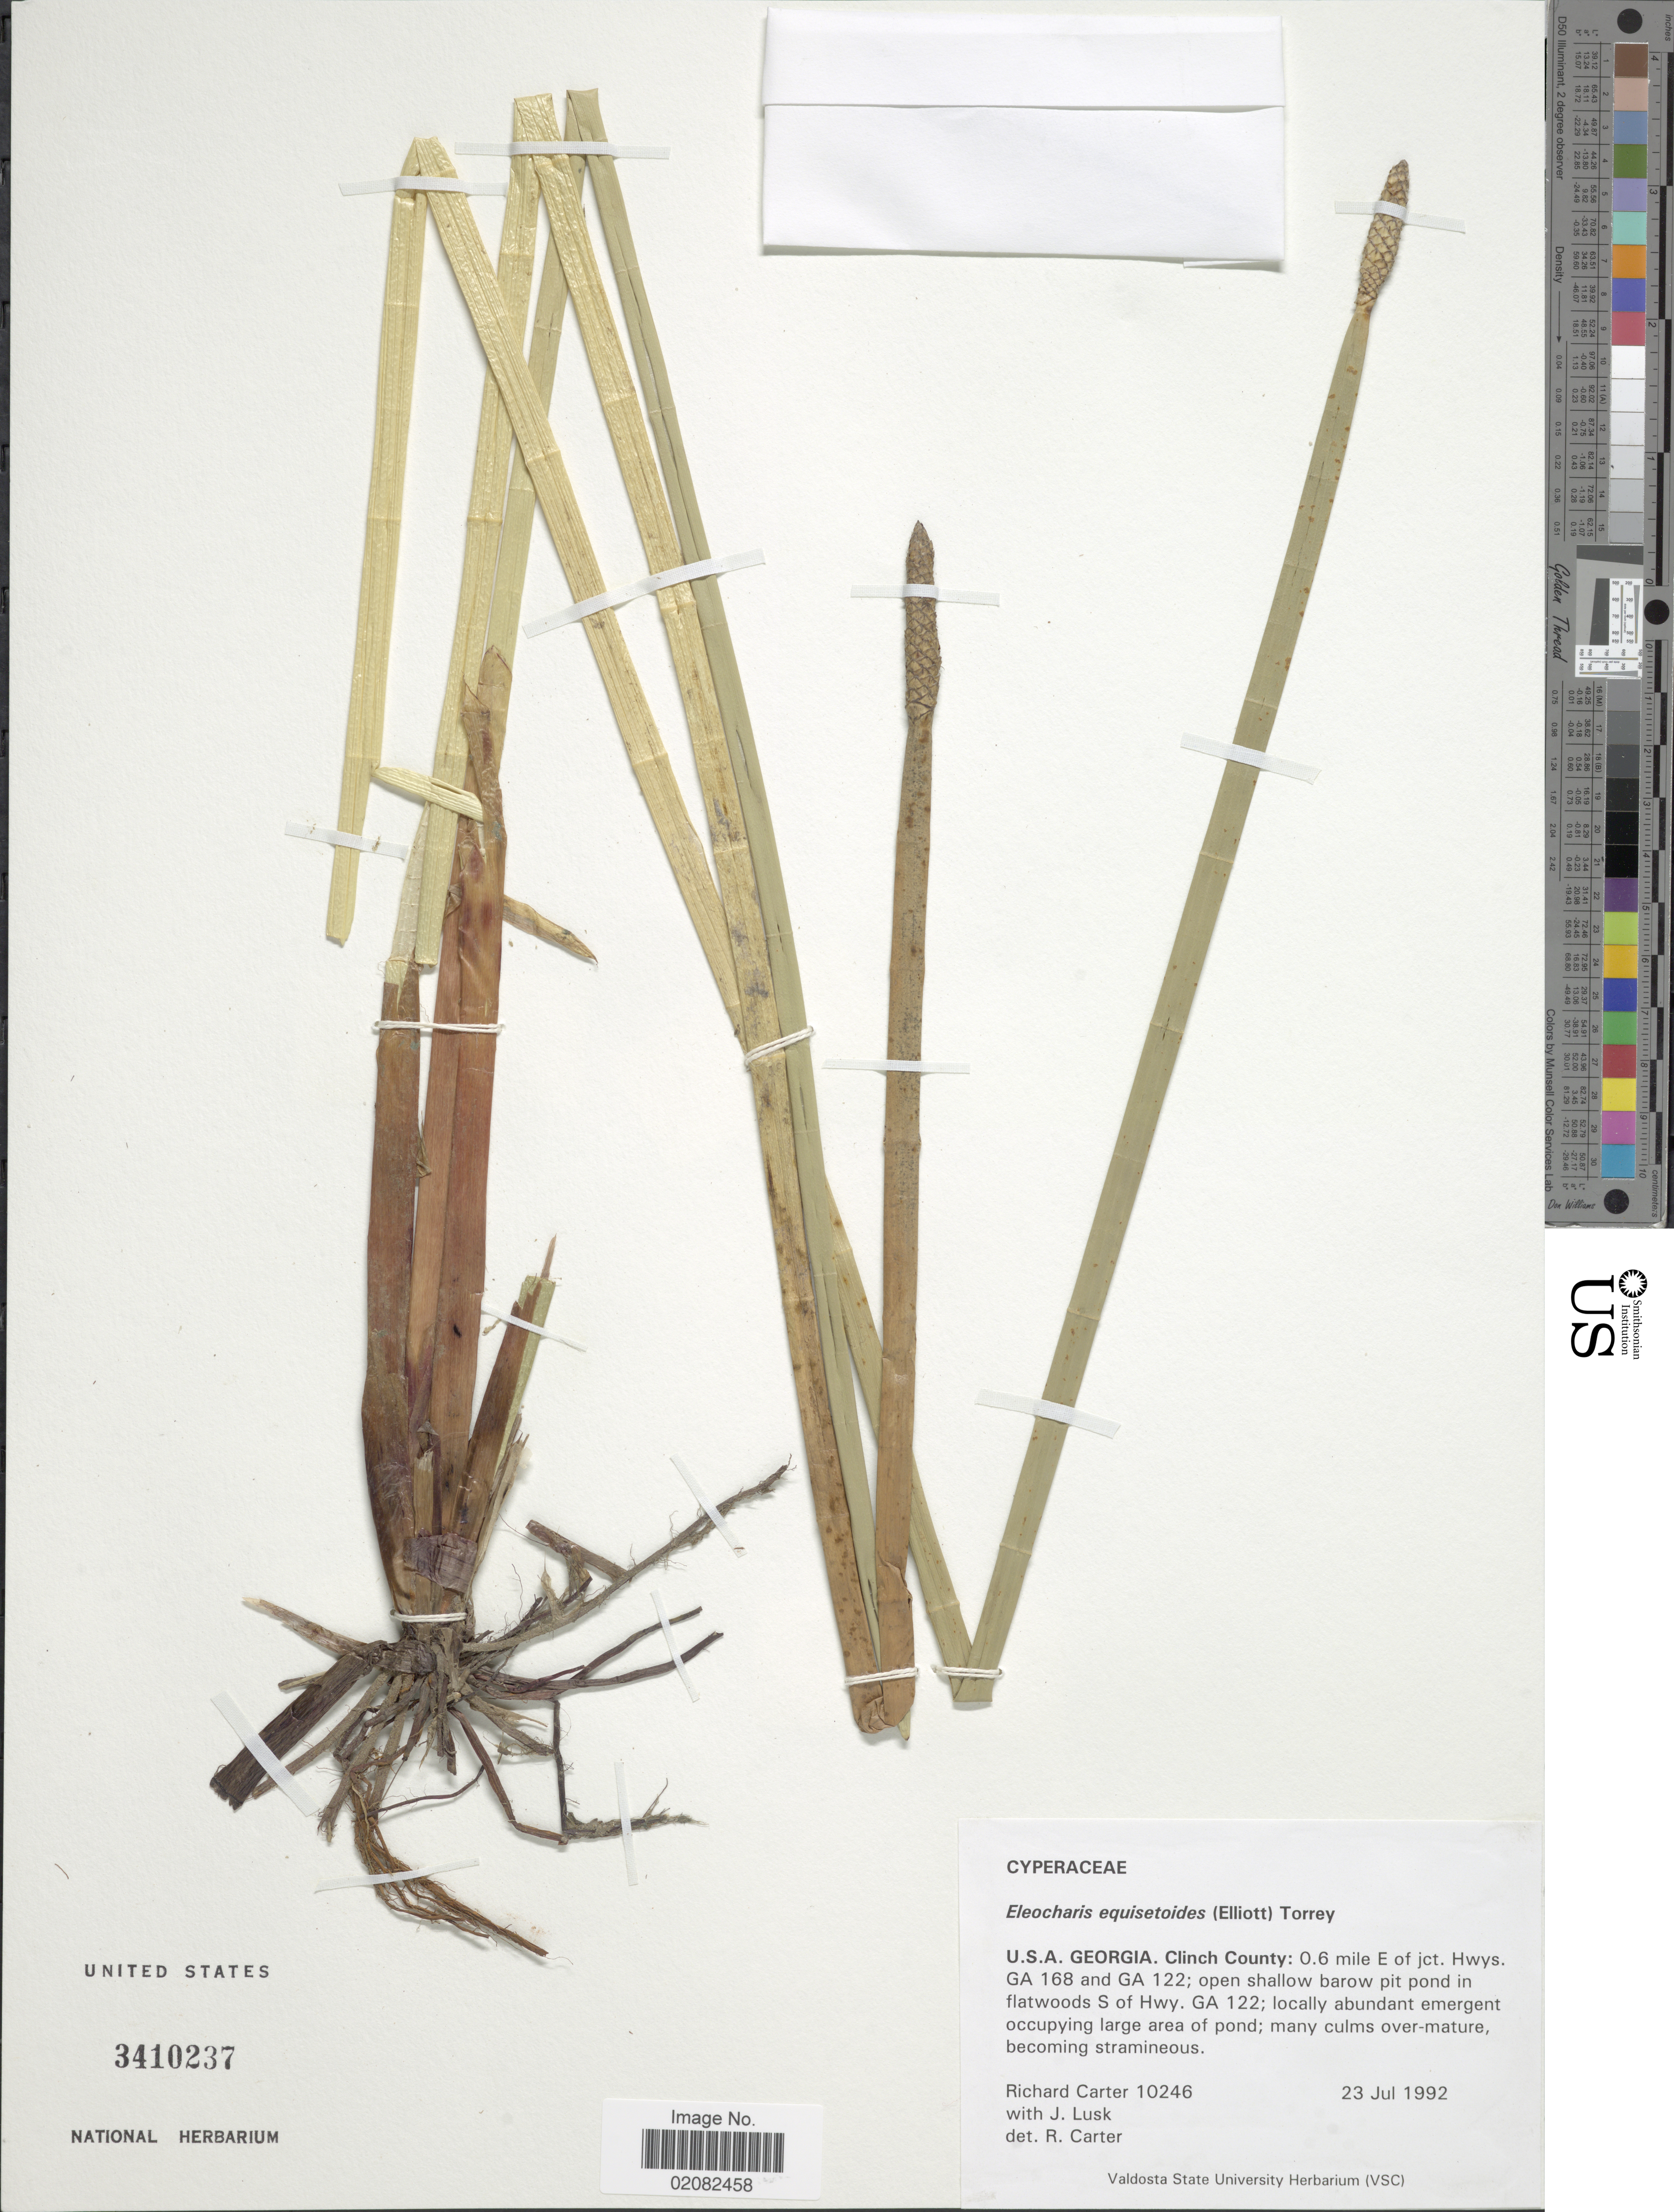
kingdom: Plantae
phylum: Tracheophyta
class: Liliopsida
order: Poales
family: Cyperaceae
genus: Eleocharis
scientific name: Eleocharis equisetoides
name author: (Elliott) Torr.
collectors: R. Carter & J. Lusk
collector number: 10246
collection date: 1992-07-23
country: United States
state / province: Georgia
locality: U.S.A., Clinch County, 0.6 mile E of jct Hwys GA 168 and GA 122, S of Hwy GA 122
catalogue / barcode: US 3410237